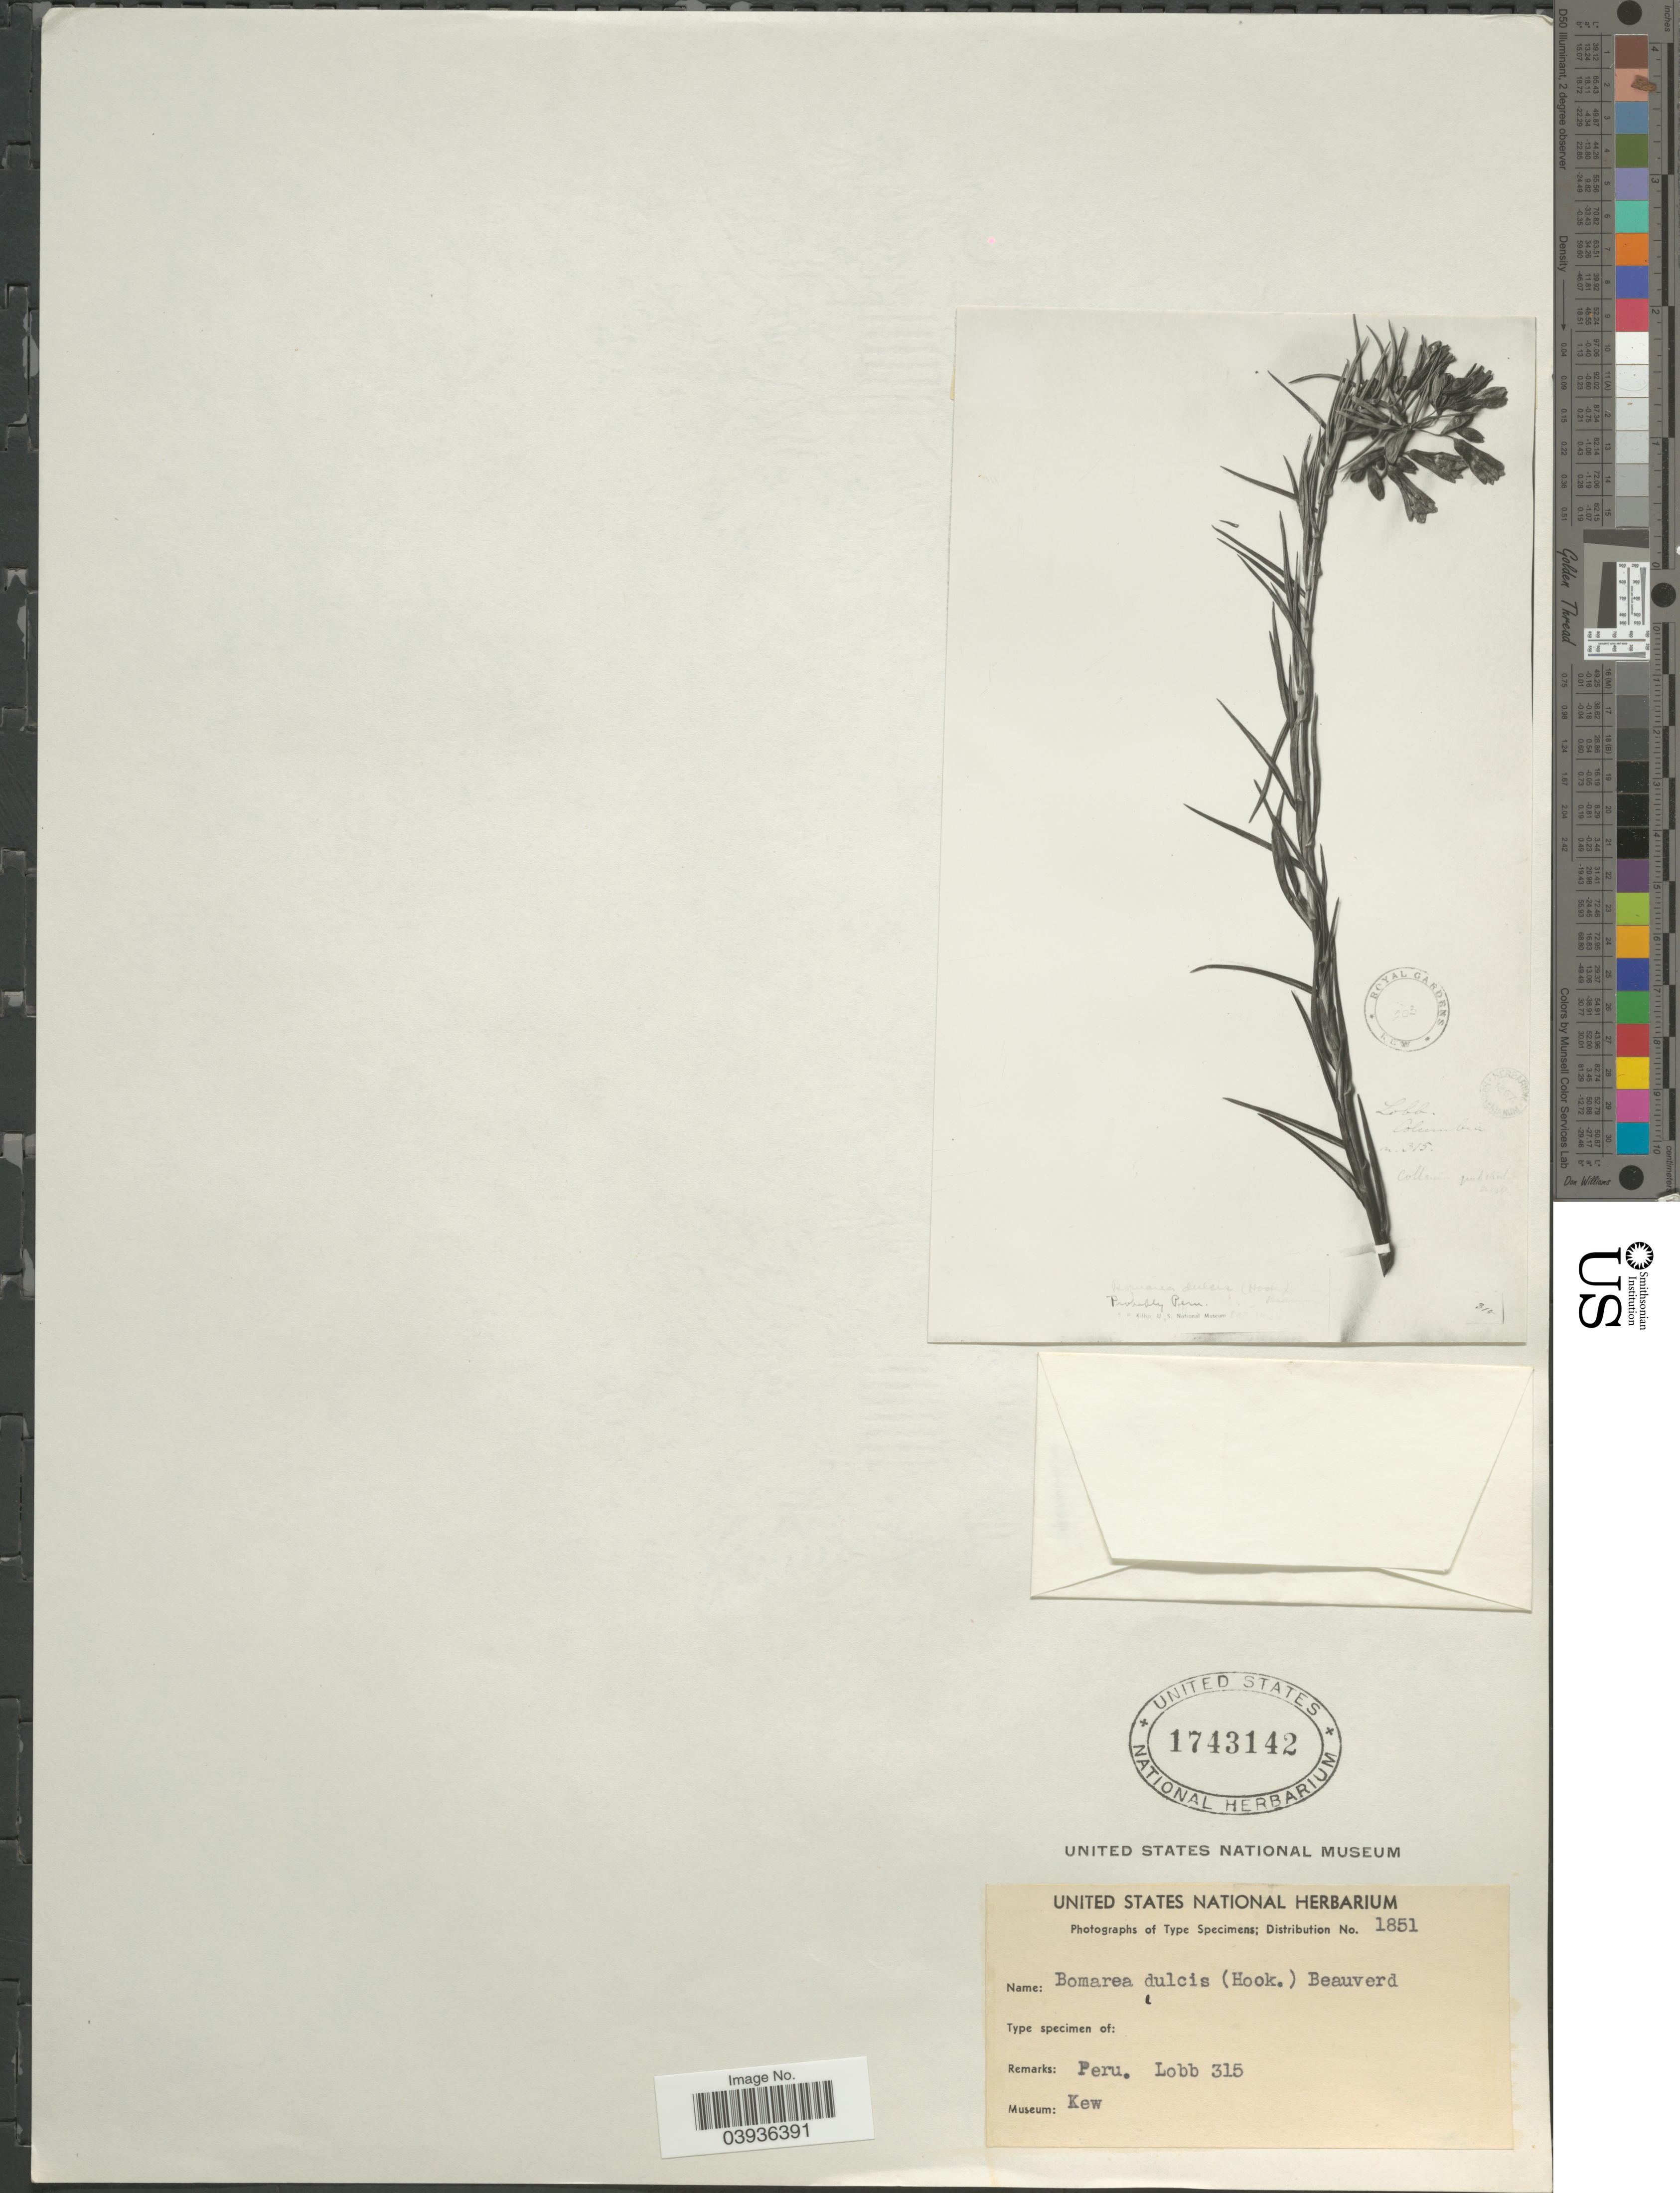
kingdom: Plantae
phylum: Tracheophyta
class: Liliopsida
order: Liliales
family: Alstroemeriaceae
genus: Bomarea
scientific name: Bomarea dulcis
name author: (Hook.) Beauverd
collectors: Lobb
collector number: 315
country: Peru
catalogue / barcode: US 1743142